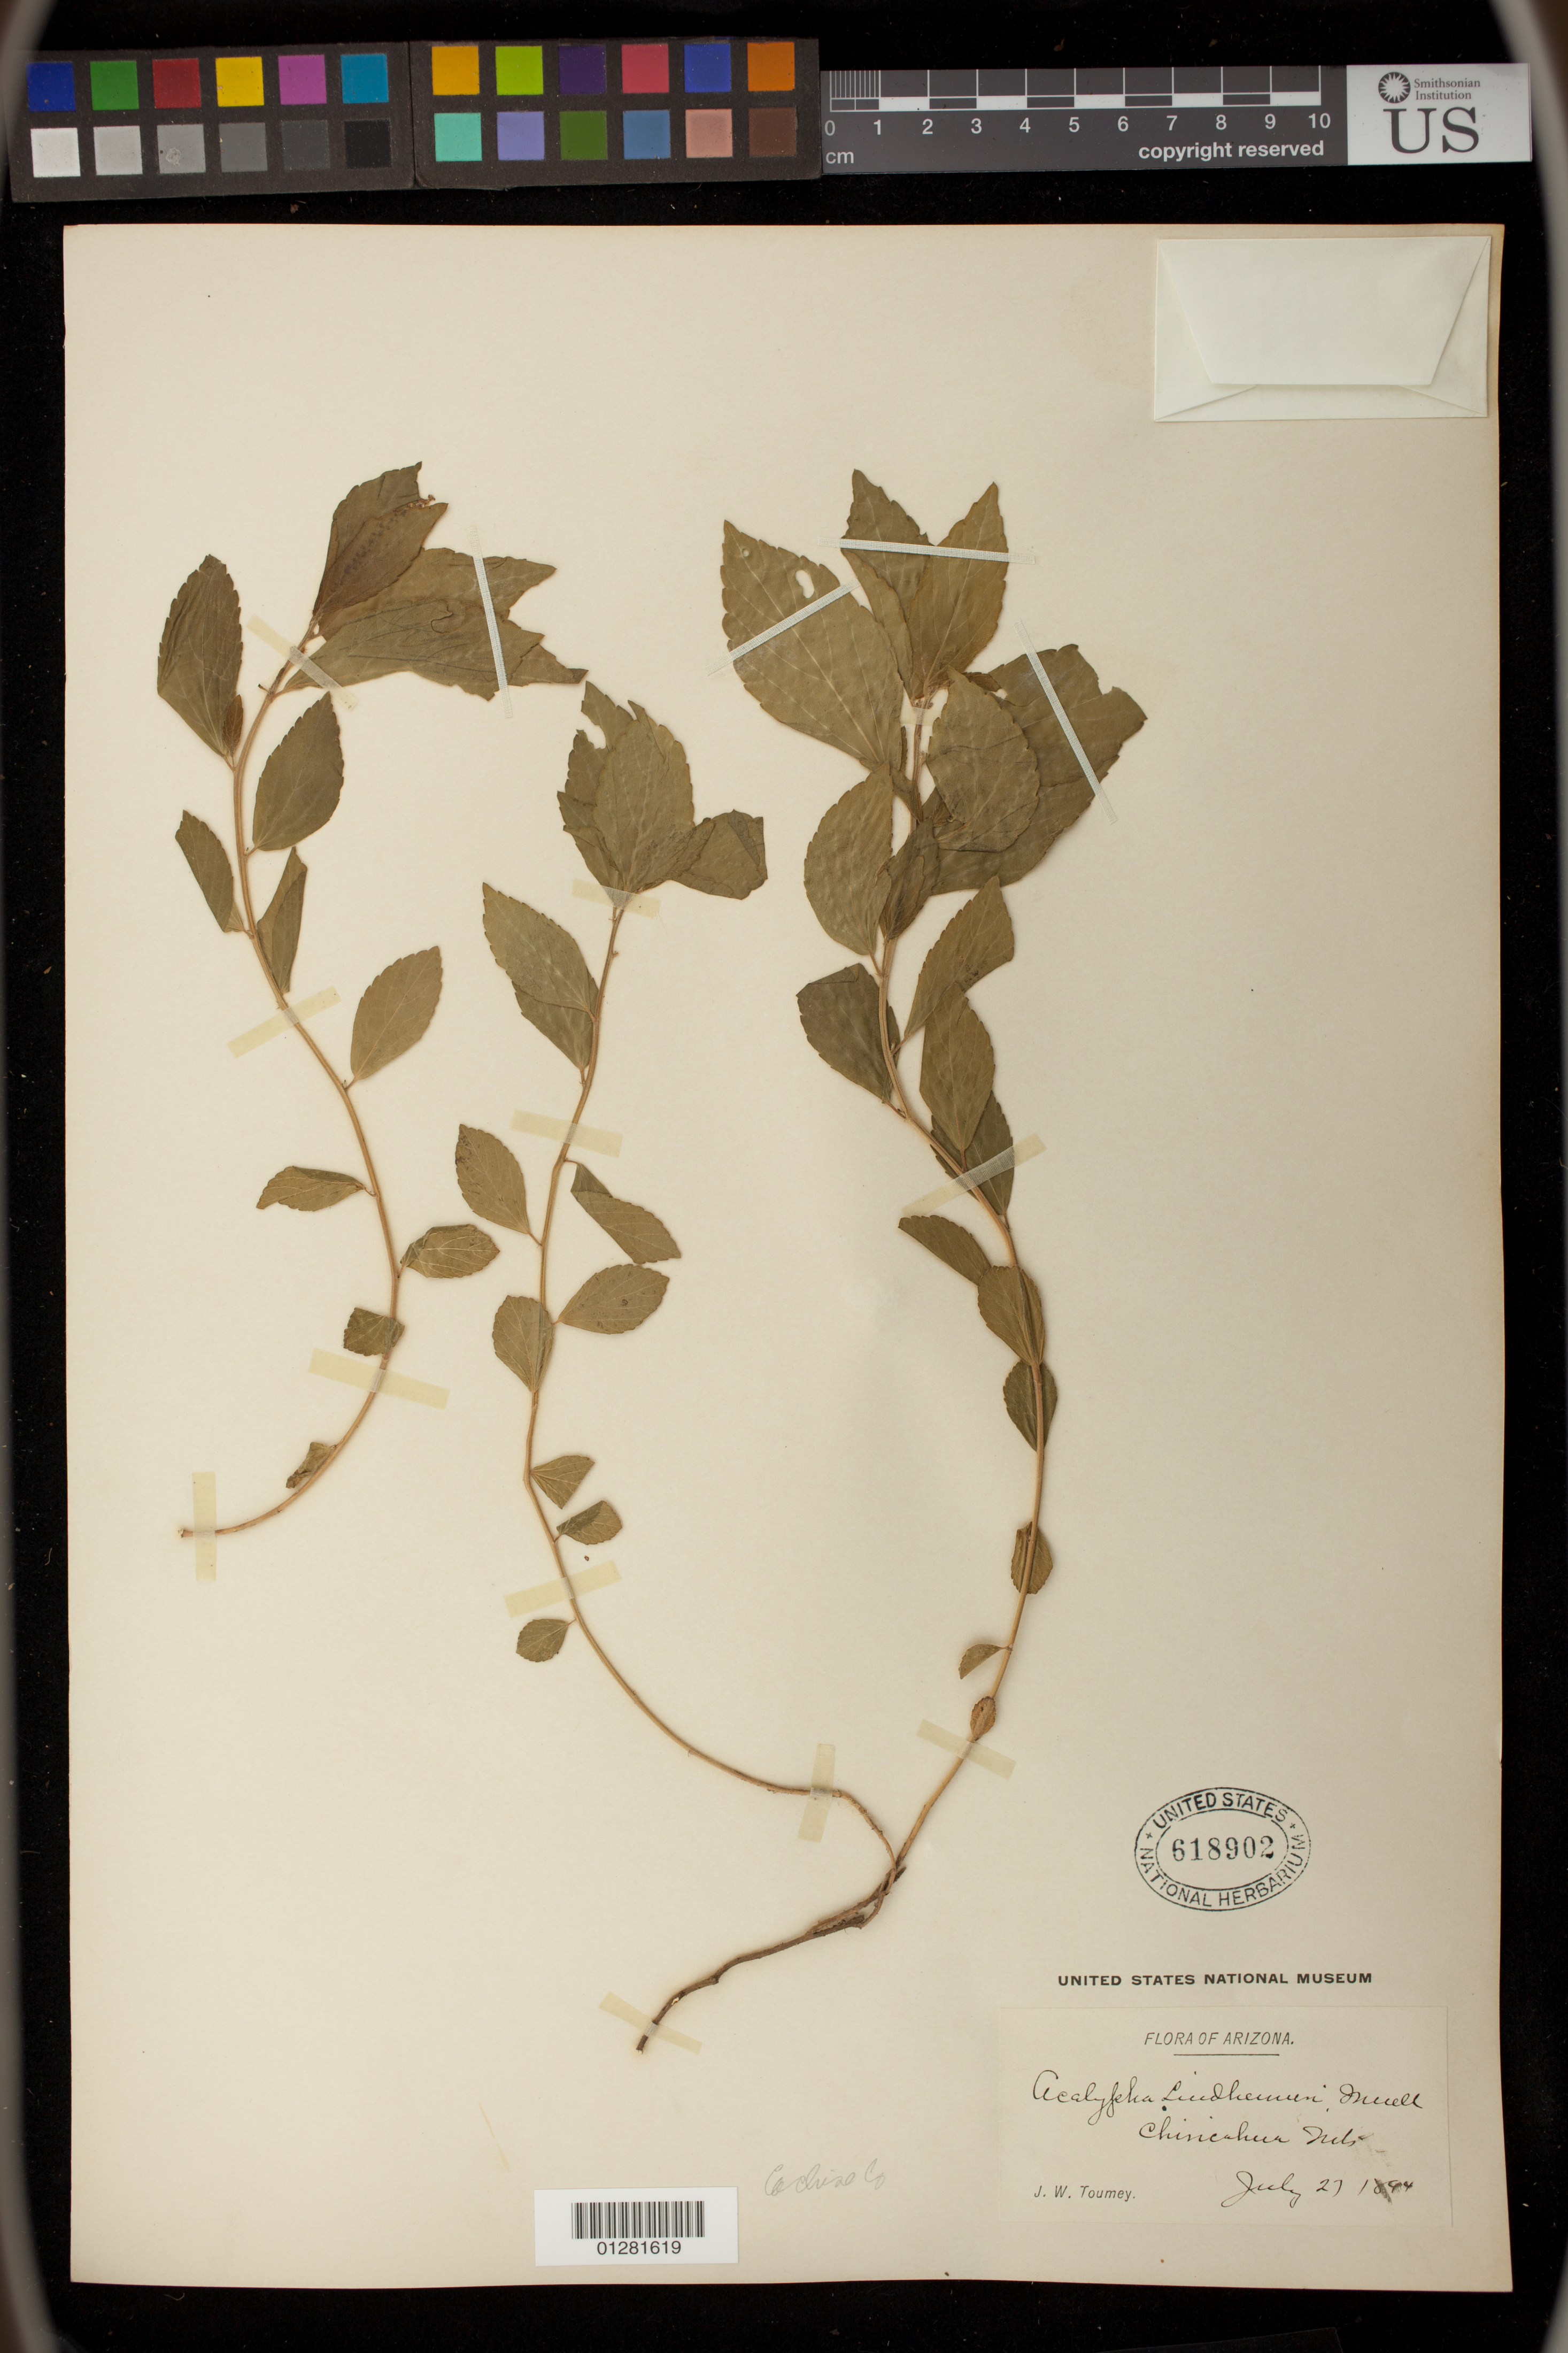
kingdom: Plantae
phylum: Tracheophyta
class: Magnoliopsida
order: Malpighiales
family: Euphorbiaceae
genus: Acalypha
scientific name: Acalypha lindheimeri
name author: Müll. Arg.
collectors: J. W. Toumey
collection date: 1894-07-27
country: United States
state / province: Arizona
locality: Santa Rita Mts.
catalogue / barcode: US 618902